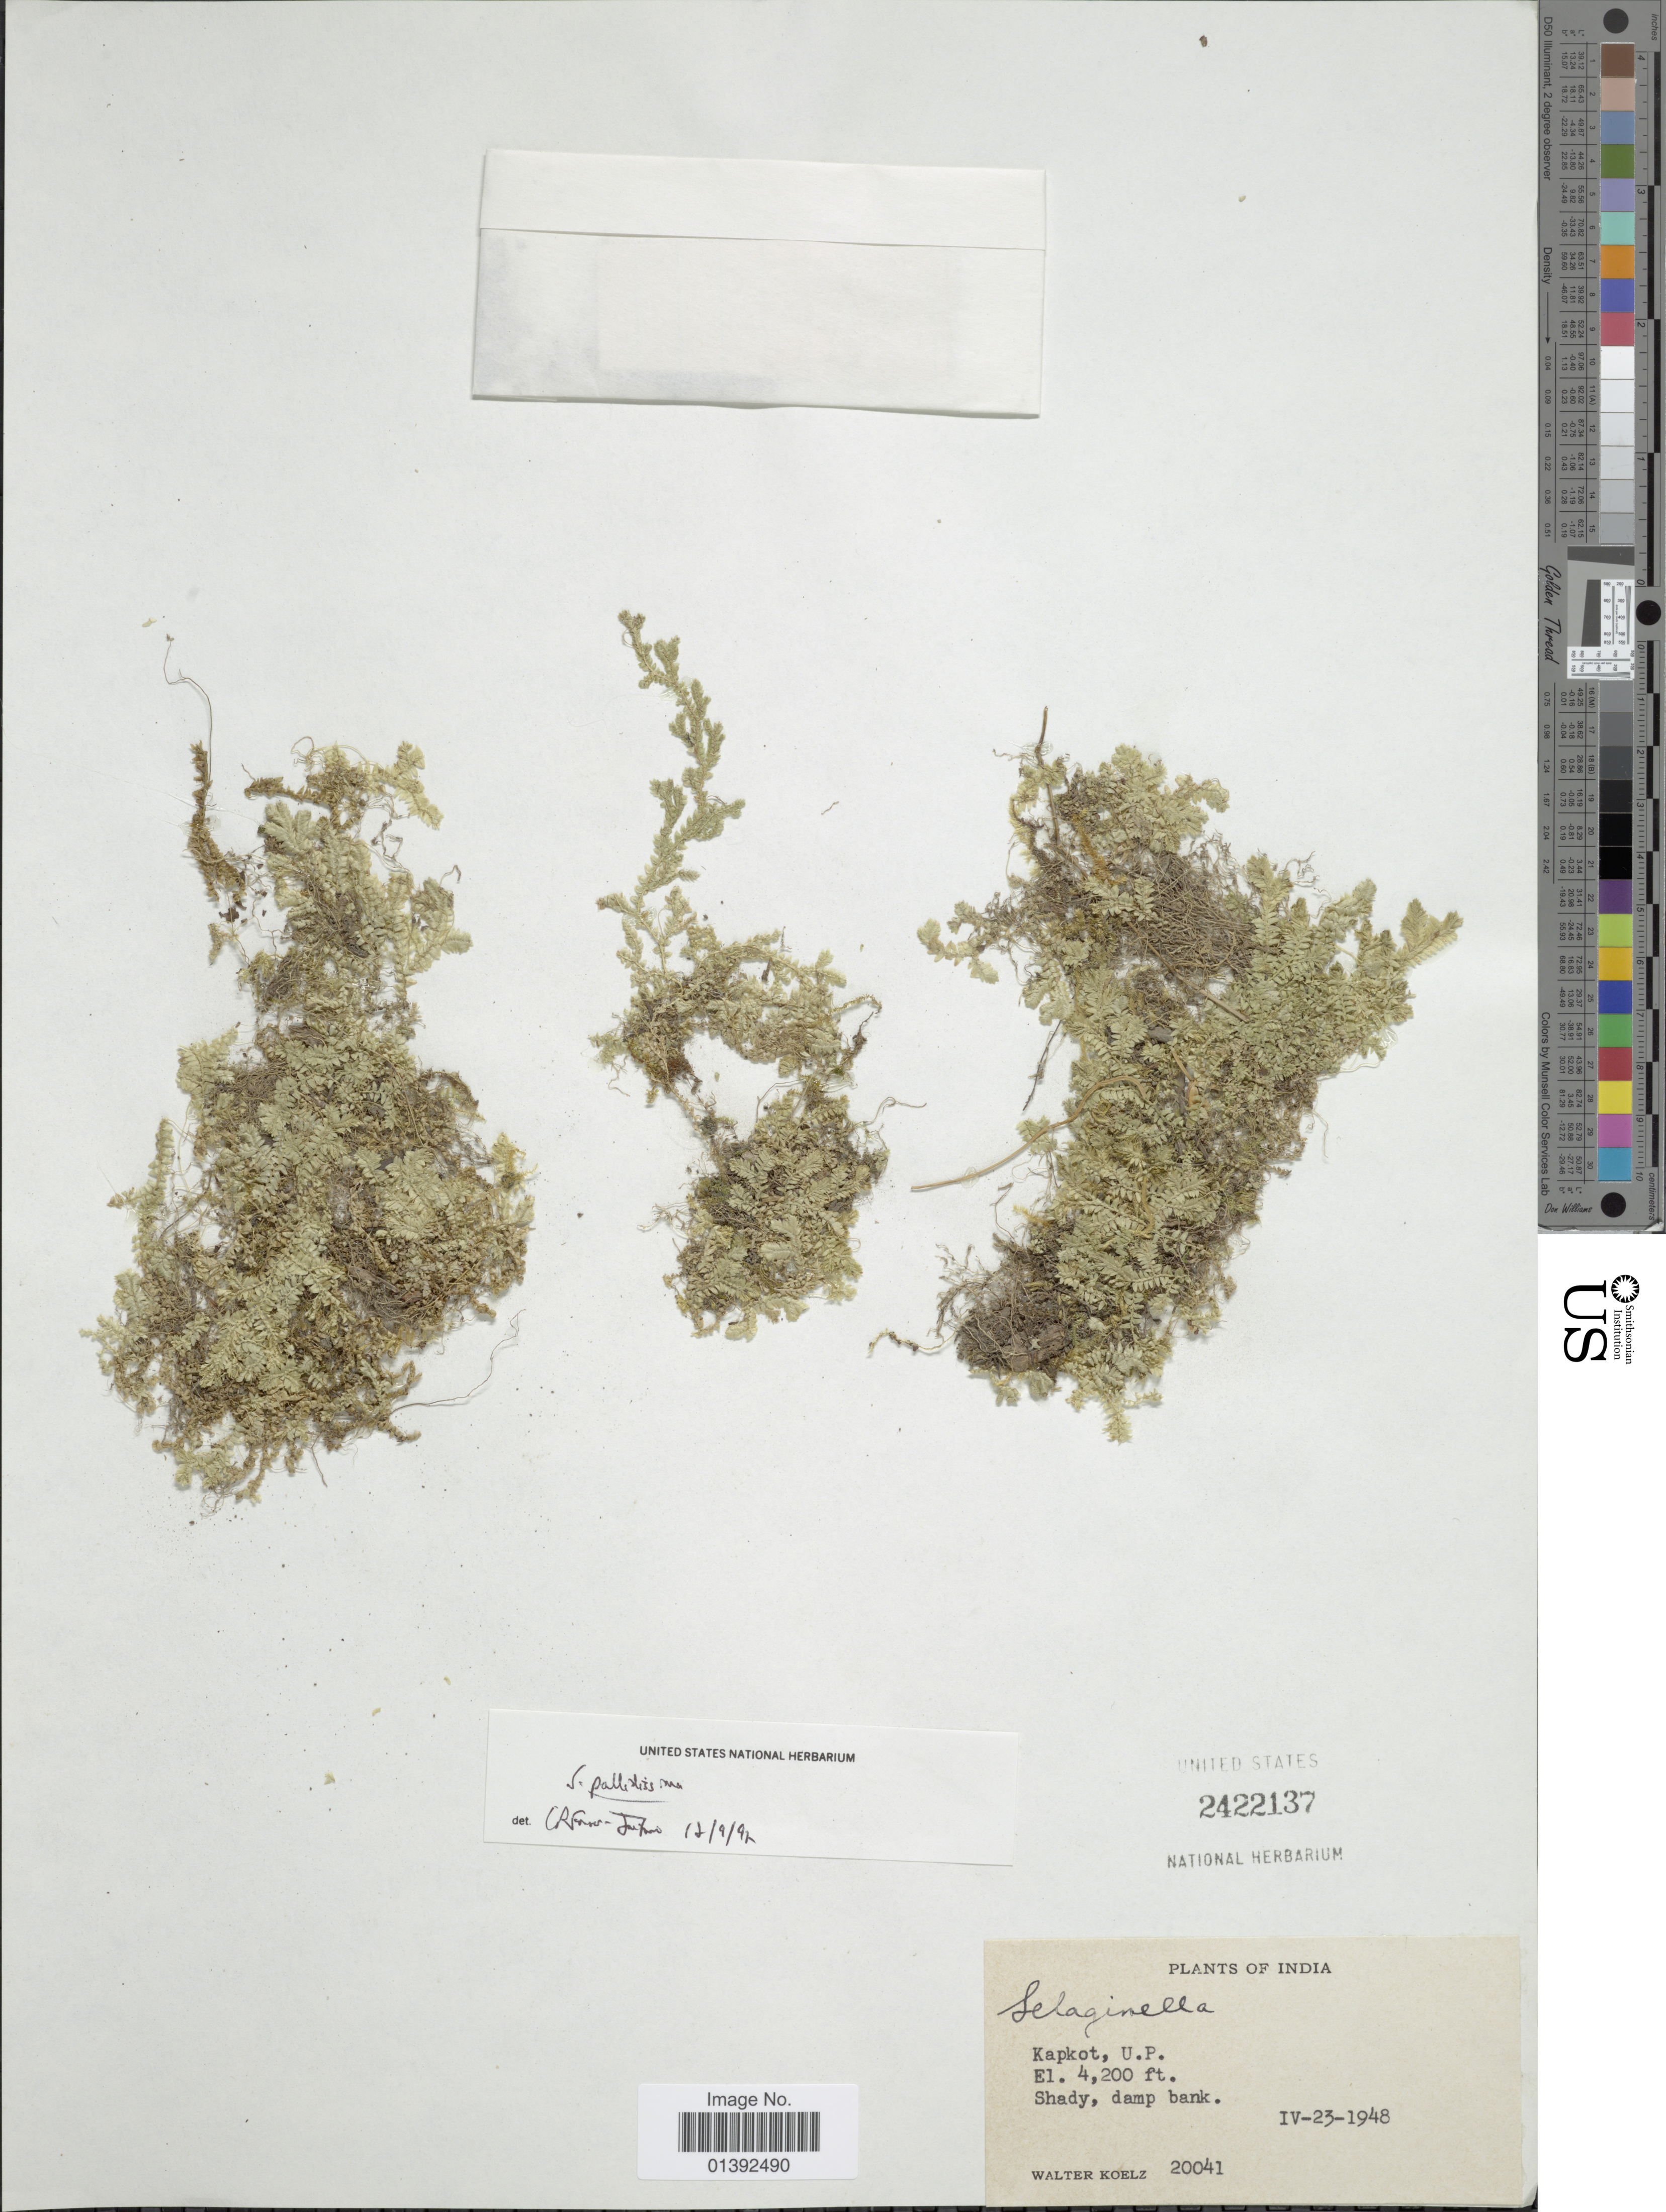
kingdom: Plantae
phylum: Tracheophyta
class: Lycopodiopsida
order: Selaginellales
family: Selaginellaceae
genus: Selaginella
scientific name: Selaginella sp.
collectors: W. N. Koelz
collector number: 20041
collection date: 1948-04-23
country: India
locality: Kapkot, U.P.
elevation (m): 1280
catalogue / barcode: US 2422137